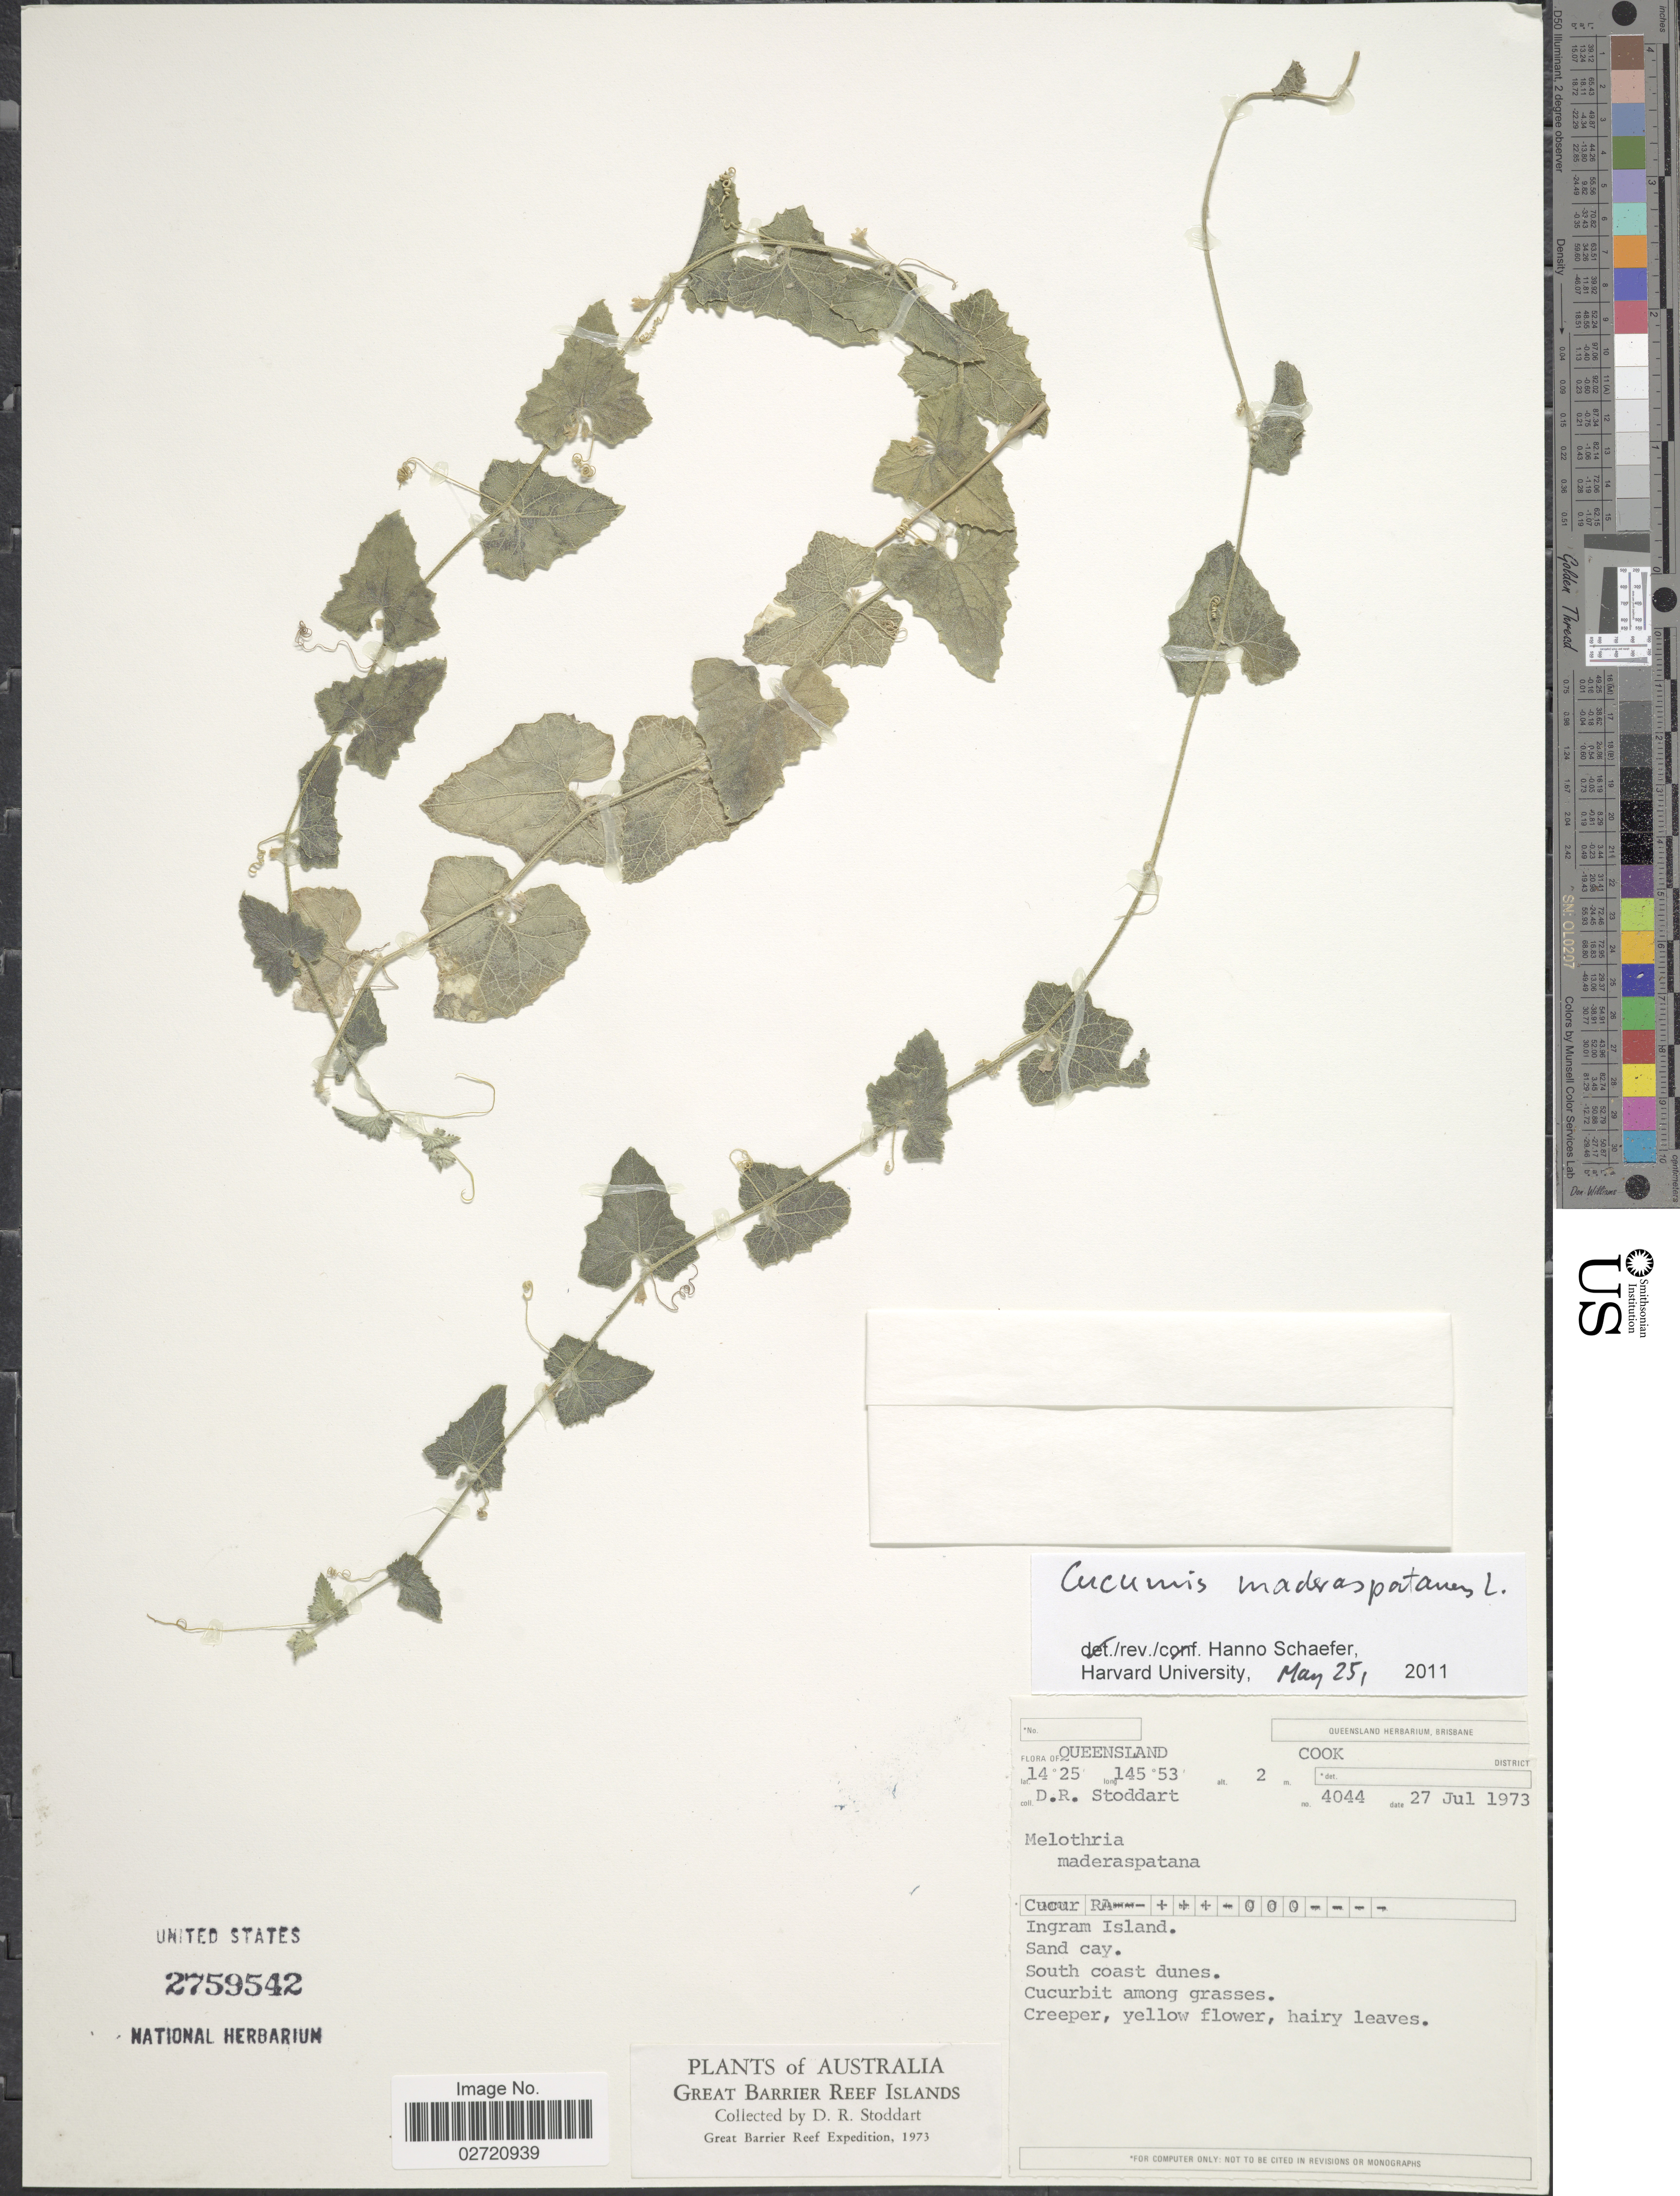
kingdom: Plantae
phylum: Tracheophyta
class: Magnoliopsida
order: Cucurbitales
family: Cucurbitaceae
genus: Cucumis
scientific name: Cucumis maderaspatanus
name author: L.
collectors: D. R. Stoddart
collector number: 4044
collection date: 1973-07-27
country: Australia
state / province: Queensland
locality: Cook District. Ingram Island.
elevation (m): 2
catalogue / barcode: US 2759542